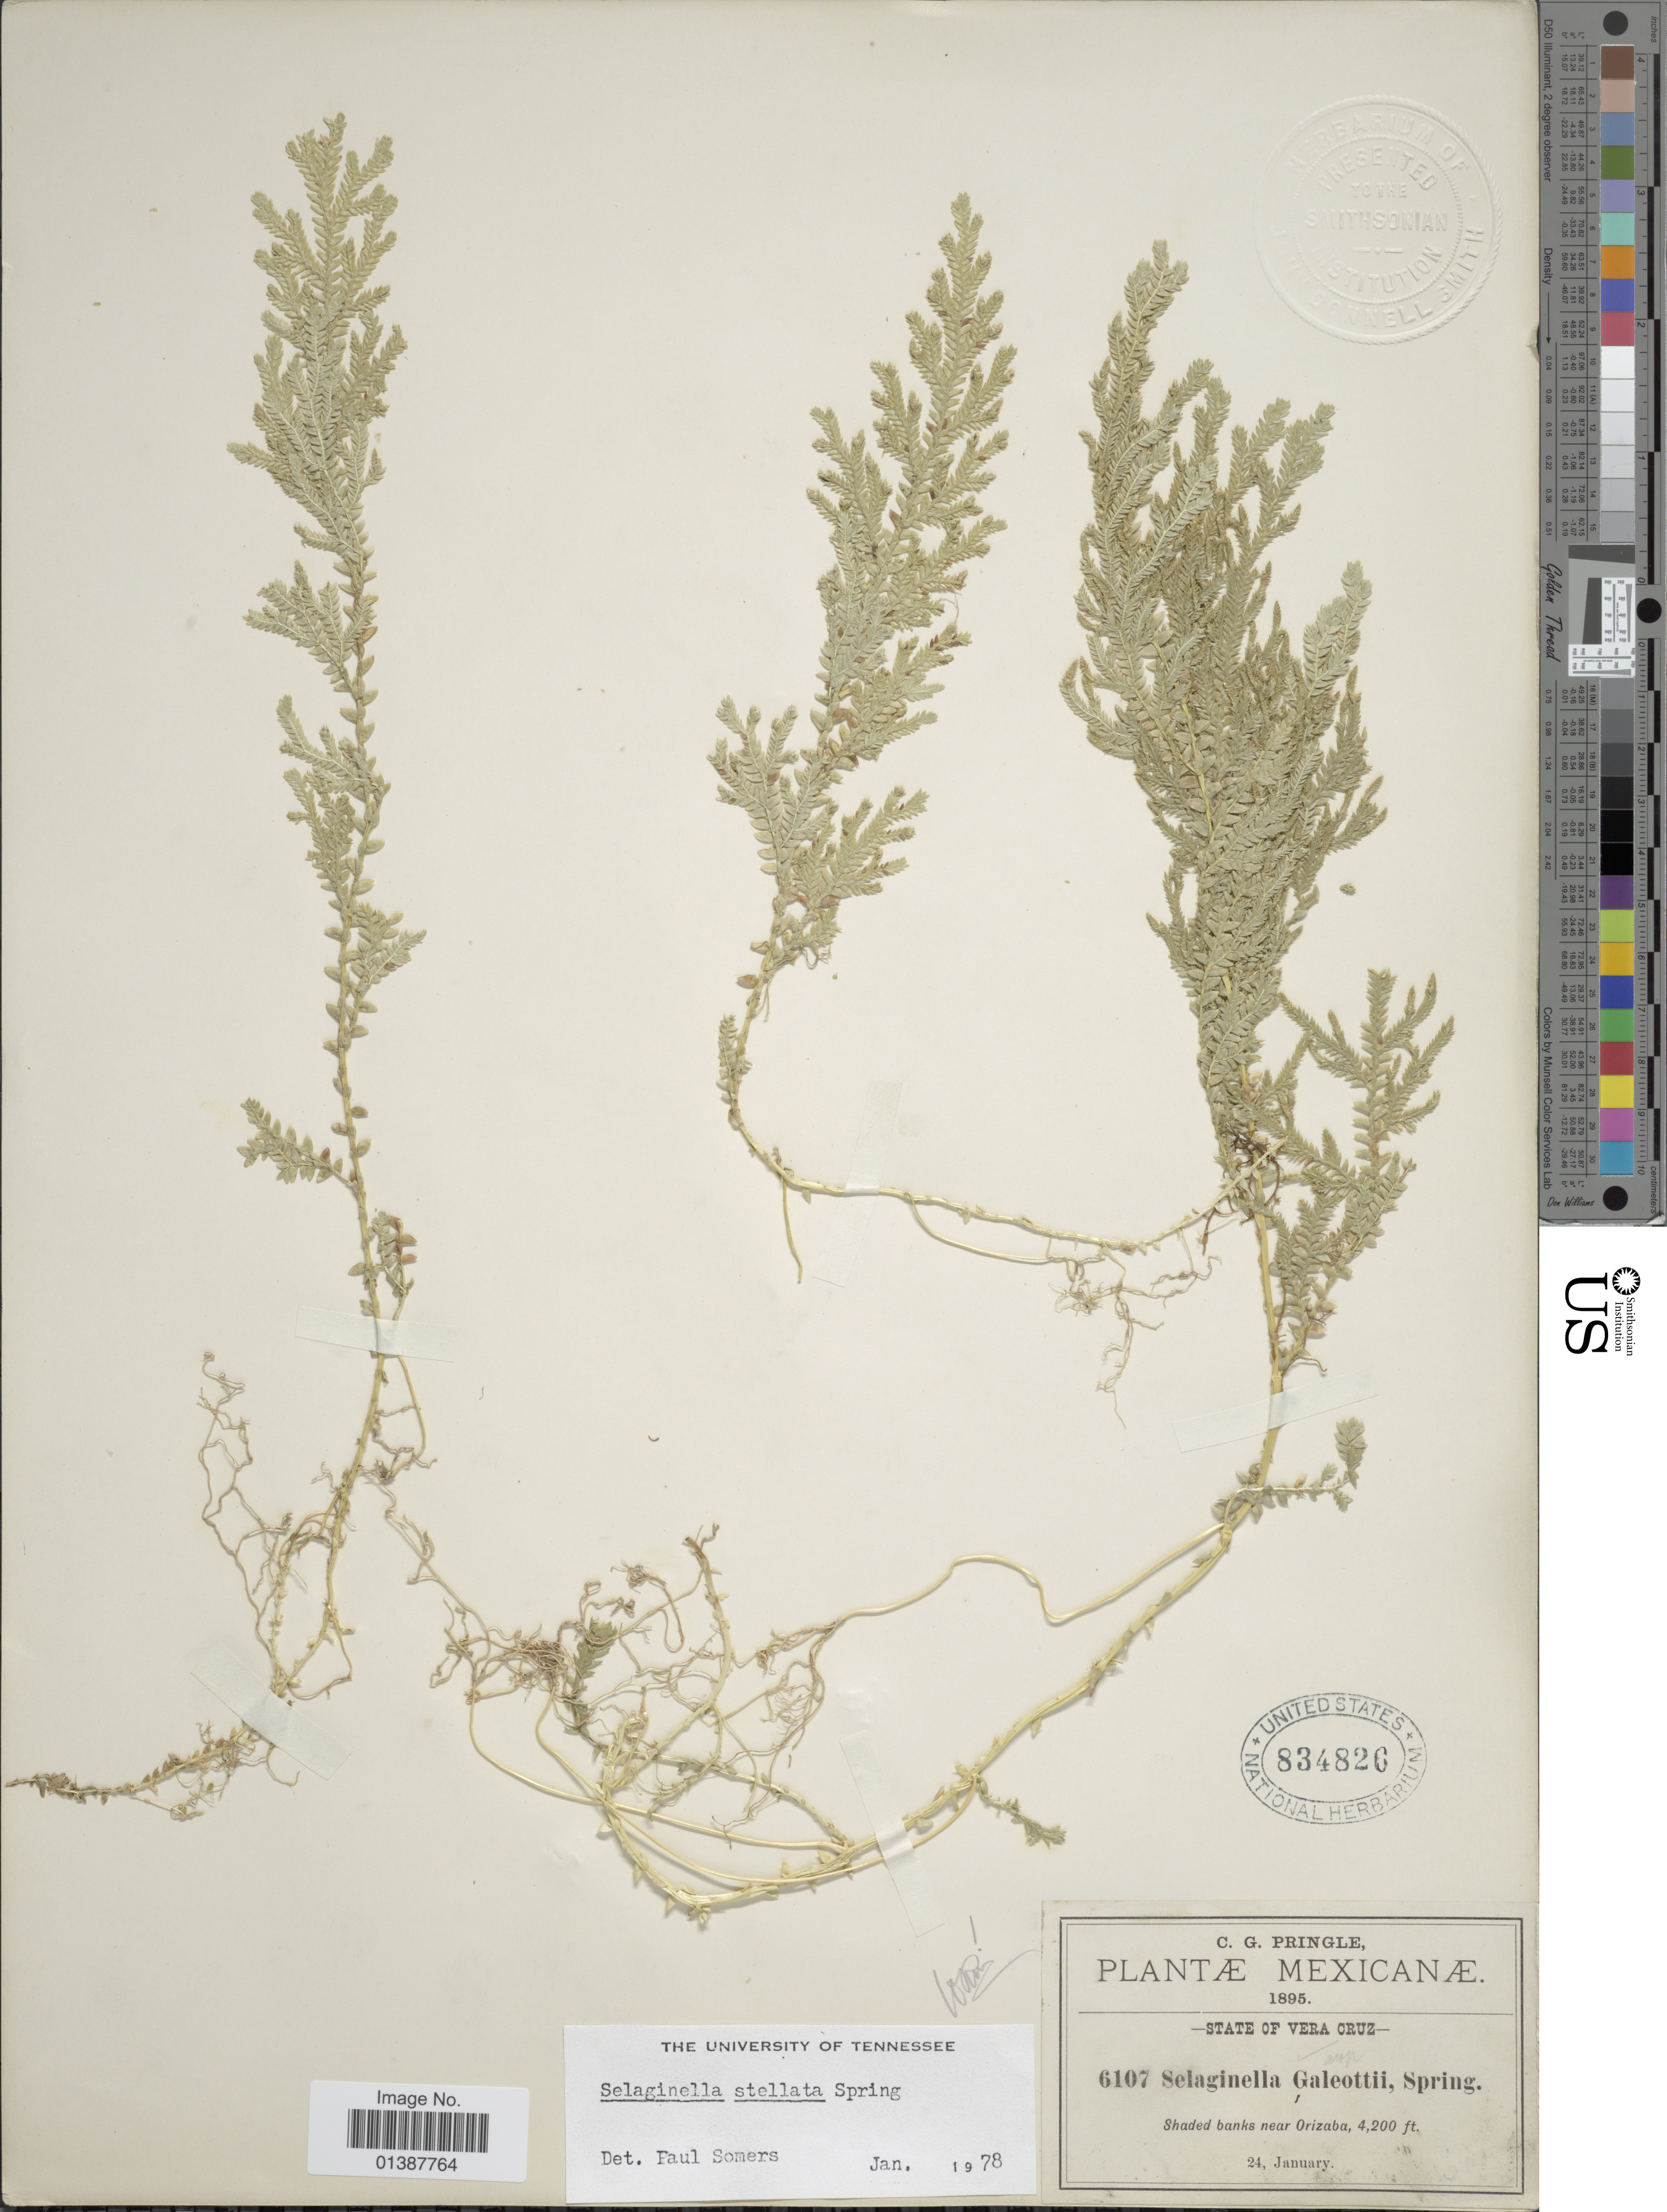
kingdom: Plantae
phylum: Tracheophyta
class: Lycopodiopsida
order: Selaginellales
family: Selaginellaceae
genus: Selaginella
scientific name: Selaginella galeottii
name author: Spring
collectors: C. G. Pringle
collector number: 6107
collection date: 1895-01-24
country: Mexico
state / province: Veracruz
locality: State of Vera Cruz, Shaded banks near Orizaba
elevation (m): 1280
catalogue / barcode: US 834826